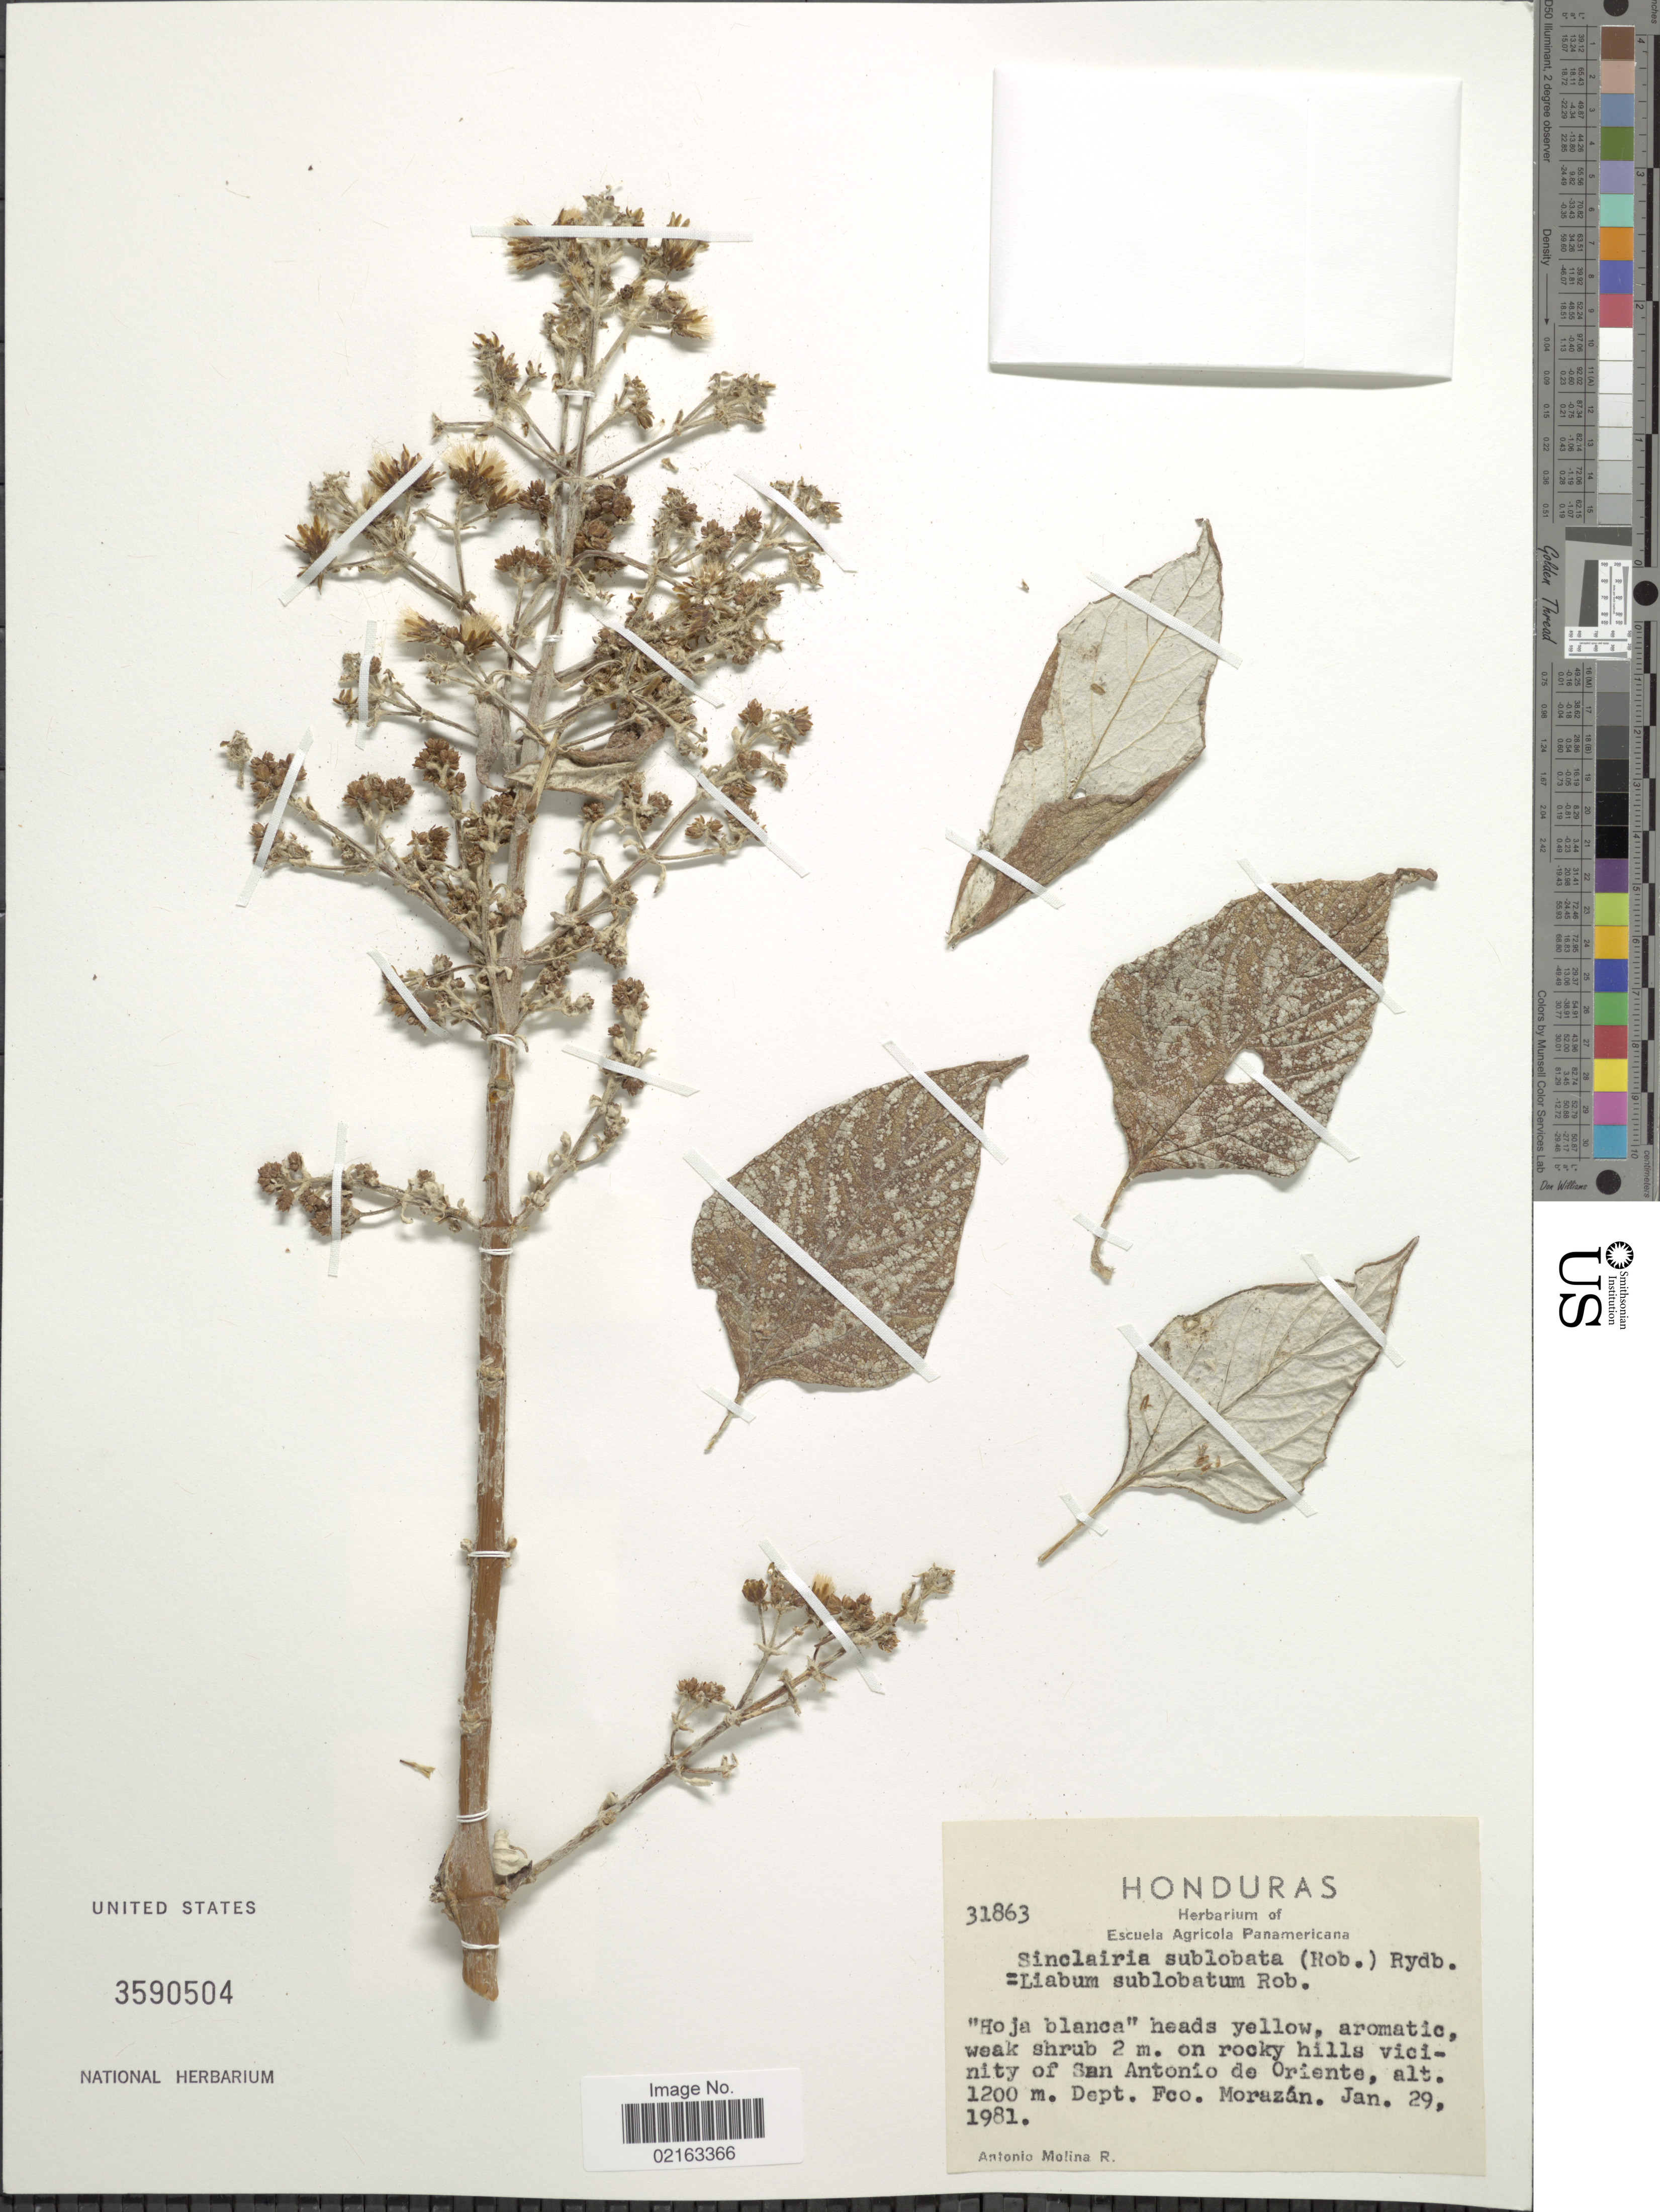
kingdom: Plantae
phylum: Tracheophyta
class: Magnoliopsida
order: Asterales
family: Asteraceae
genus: Sinclairia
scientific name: Sinclairia sublobata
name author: (B.L. Rob.) Rydb.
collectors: A. Molina R.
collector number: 31863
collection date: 1981-01-29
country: Honduras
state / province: Fco. Morazán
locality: On rocky hills vicinity of San Antonio de Oriente. Dept. Fco. Morazán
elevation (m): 1200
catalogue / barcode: US 3590504